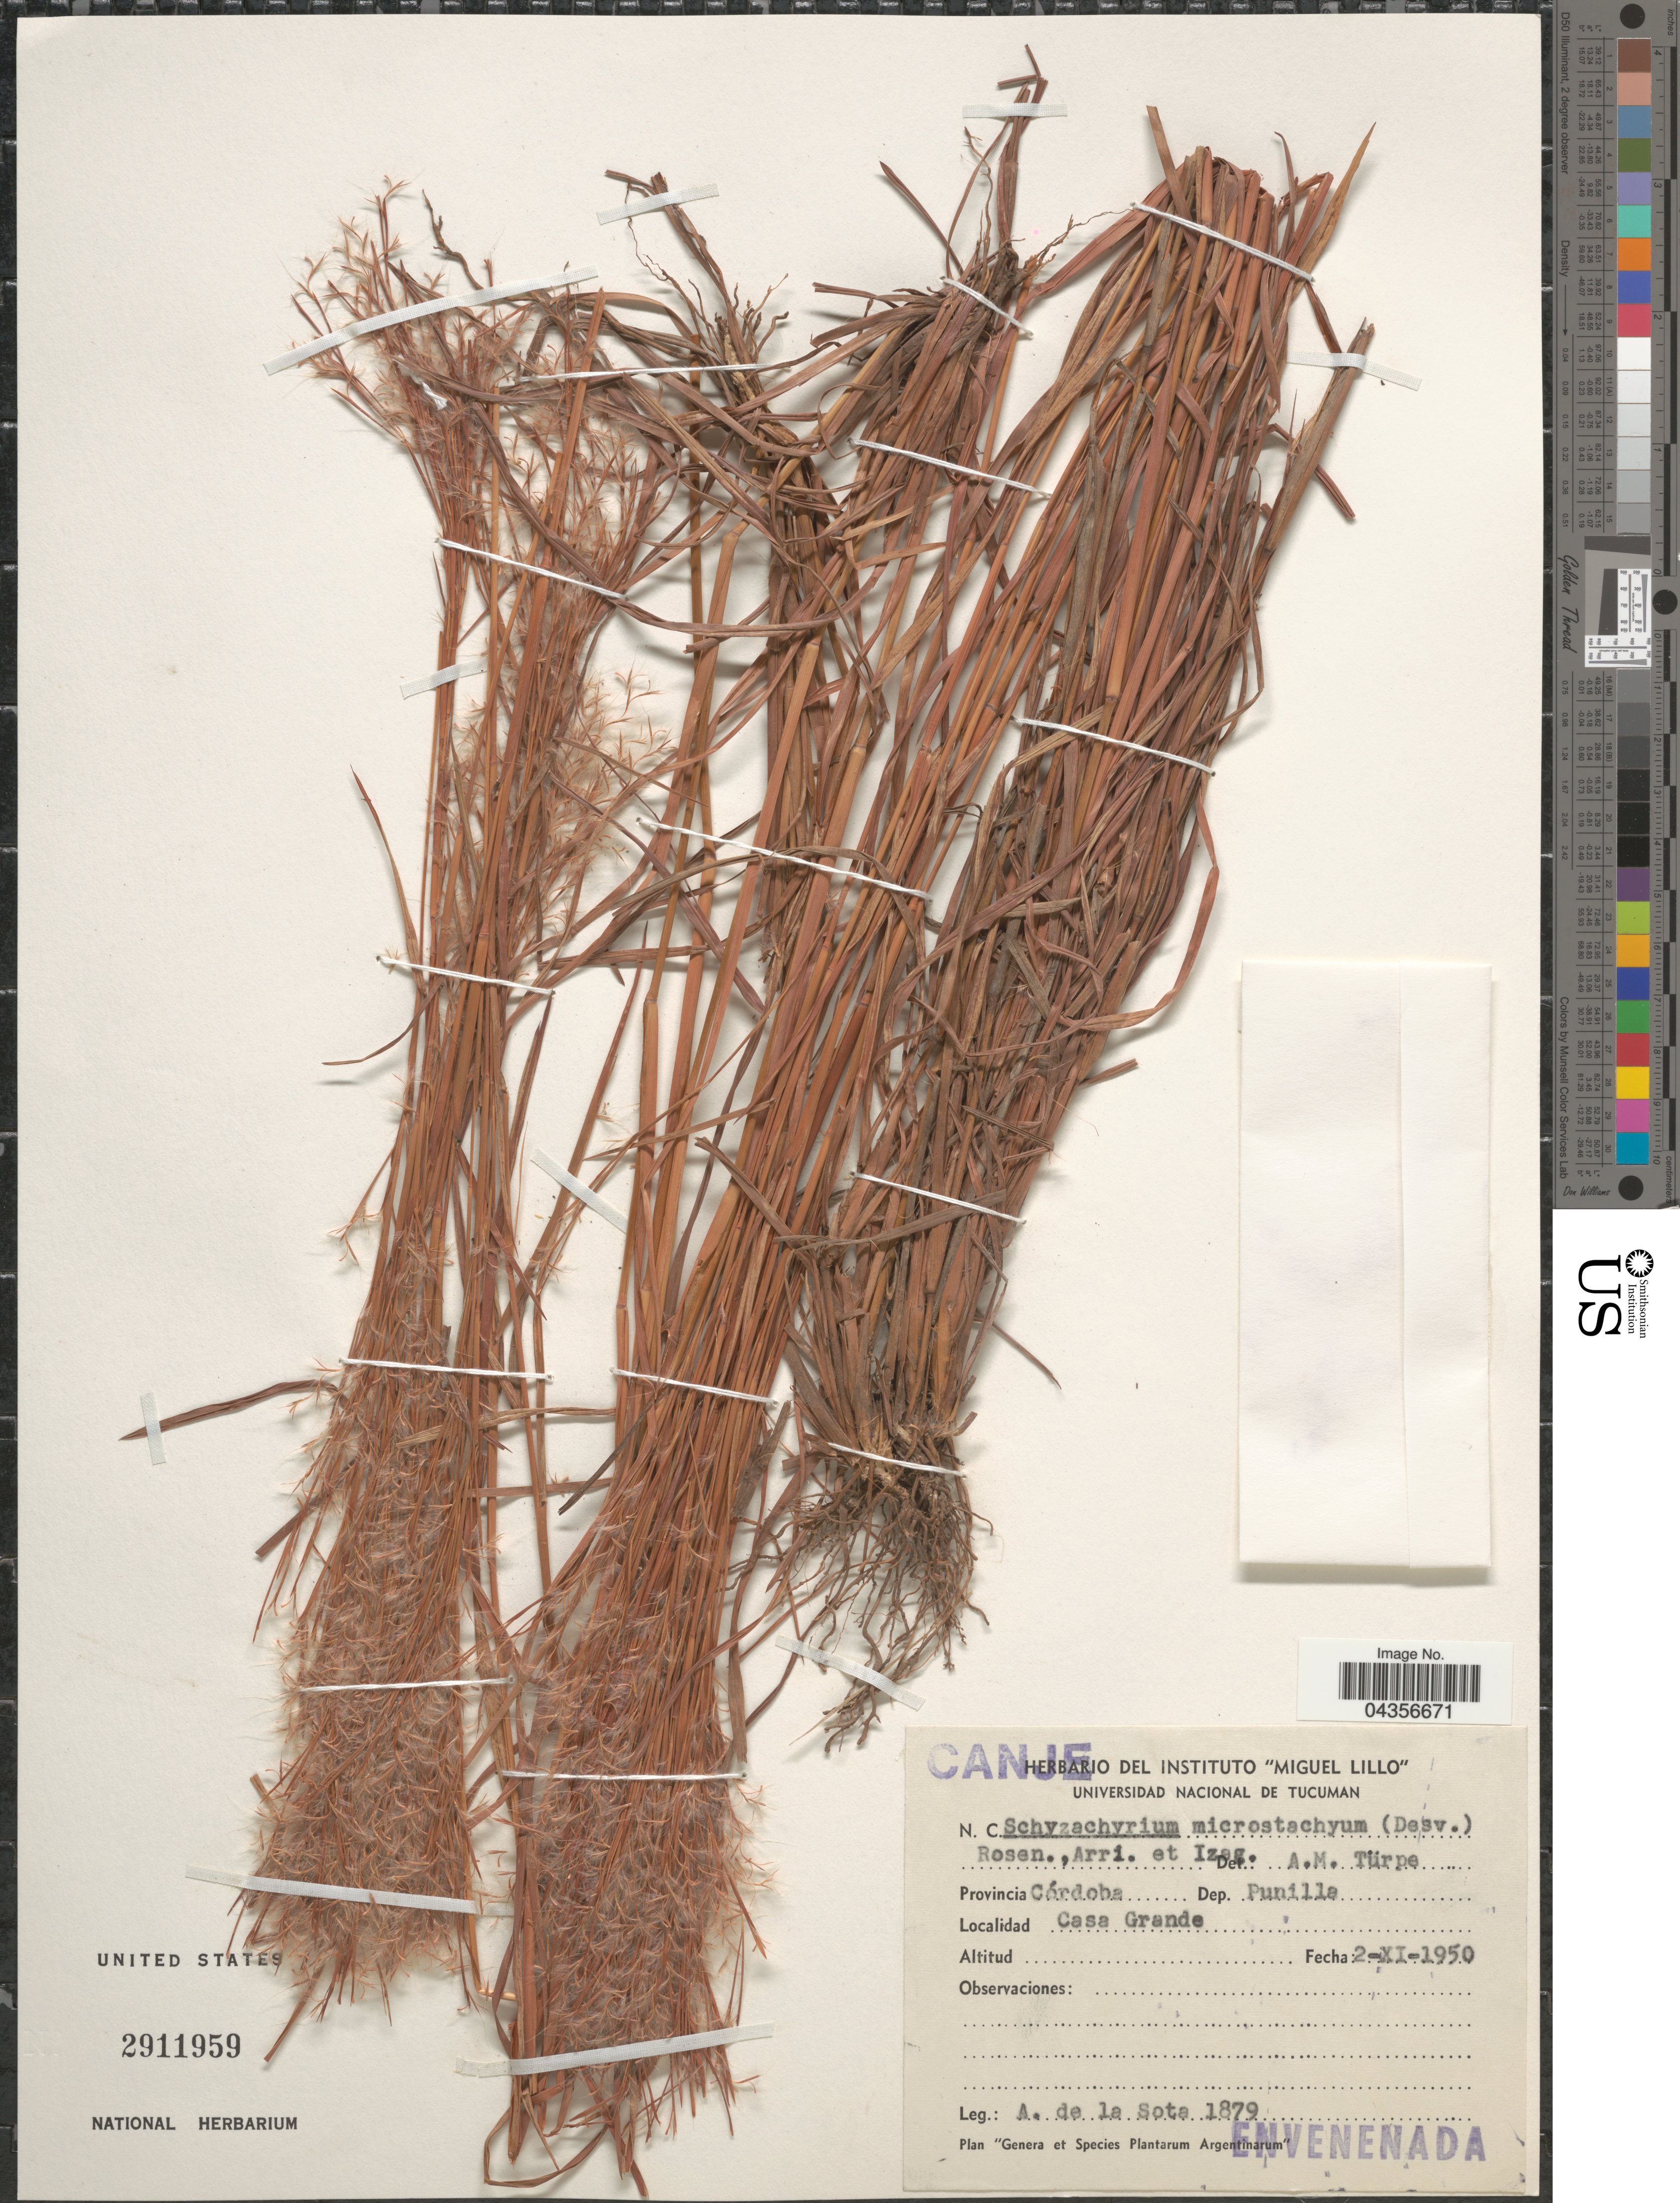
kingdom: Plantae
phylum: Tracheophyta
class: Liliopsida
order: Poales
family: Poaceae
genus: Schizachyrium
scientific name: Schizachyrium microstachyum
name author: (Desv. ex Ham.) Roseng. et al.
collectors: A. De la sota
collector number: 1879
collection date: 1950-11-02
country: Argentina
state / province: Cordoba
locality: Provincia Córdoba. Dep. Punilla. Casa Grande.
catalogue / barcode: US 2911959